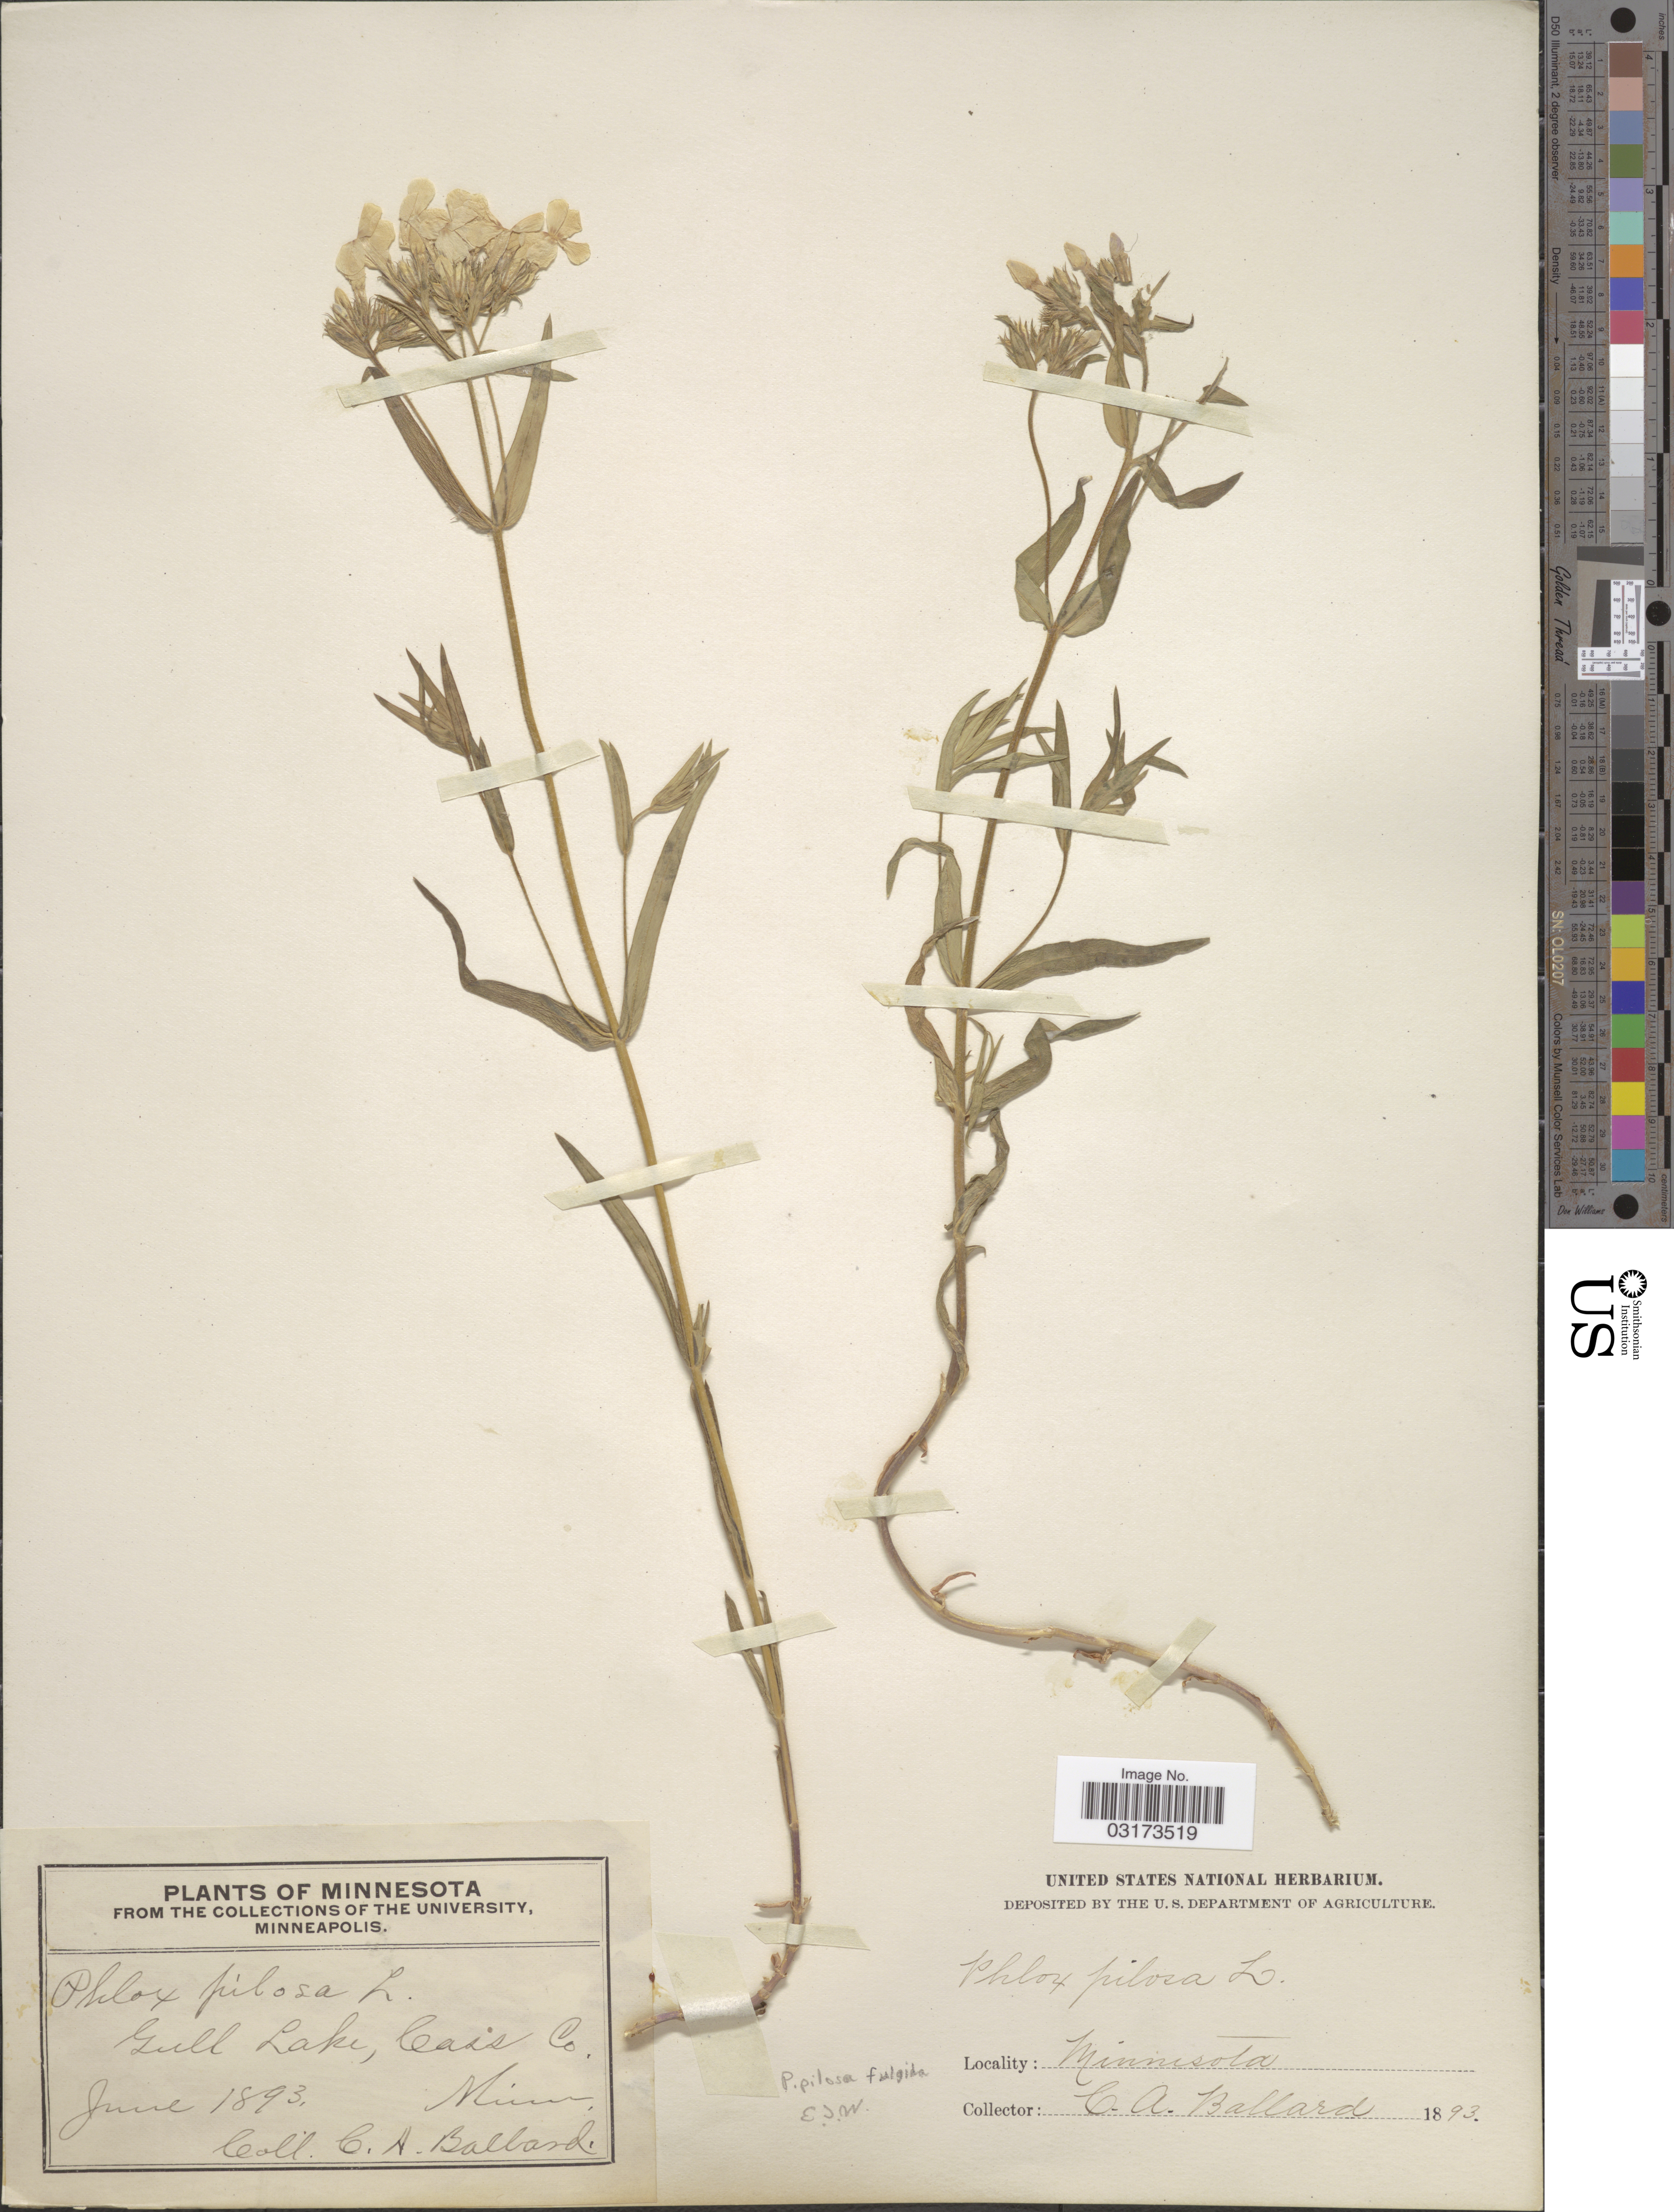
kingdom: Plantae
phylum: Tracheophyta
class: Magnoliopsida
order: Ericales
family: Polemoniaceae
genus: Phlox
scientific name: Phlox pilosa subsp. fulgida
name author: (Wherry) Wherry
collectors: C. A. Ballard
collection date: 1893-06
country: United States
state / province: Minnesota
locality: Gull Lake, Cass Co.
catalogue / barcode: US 103196